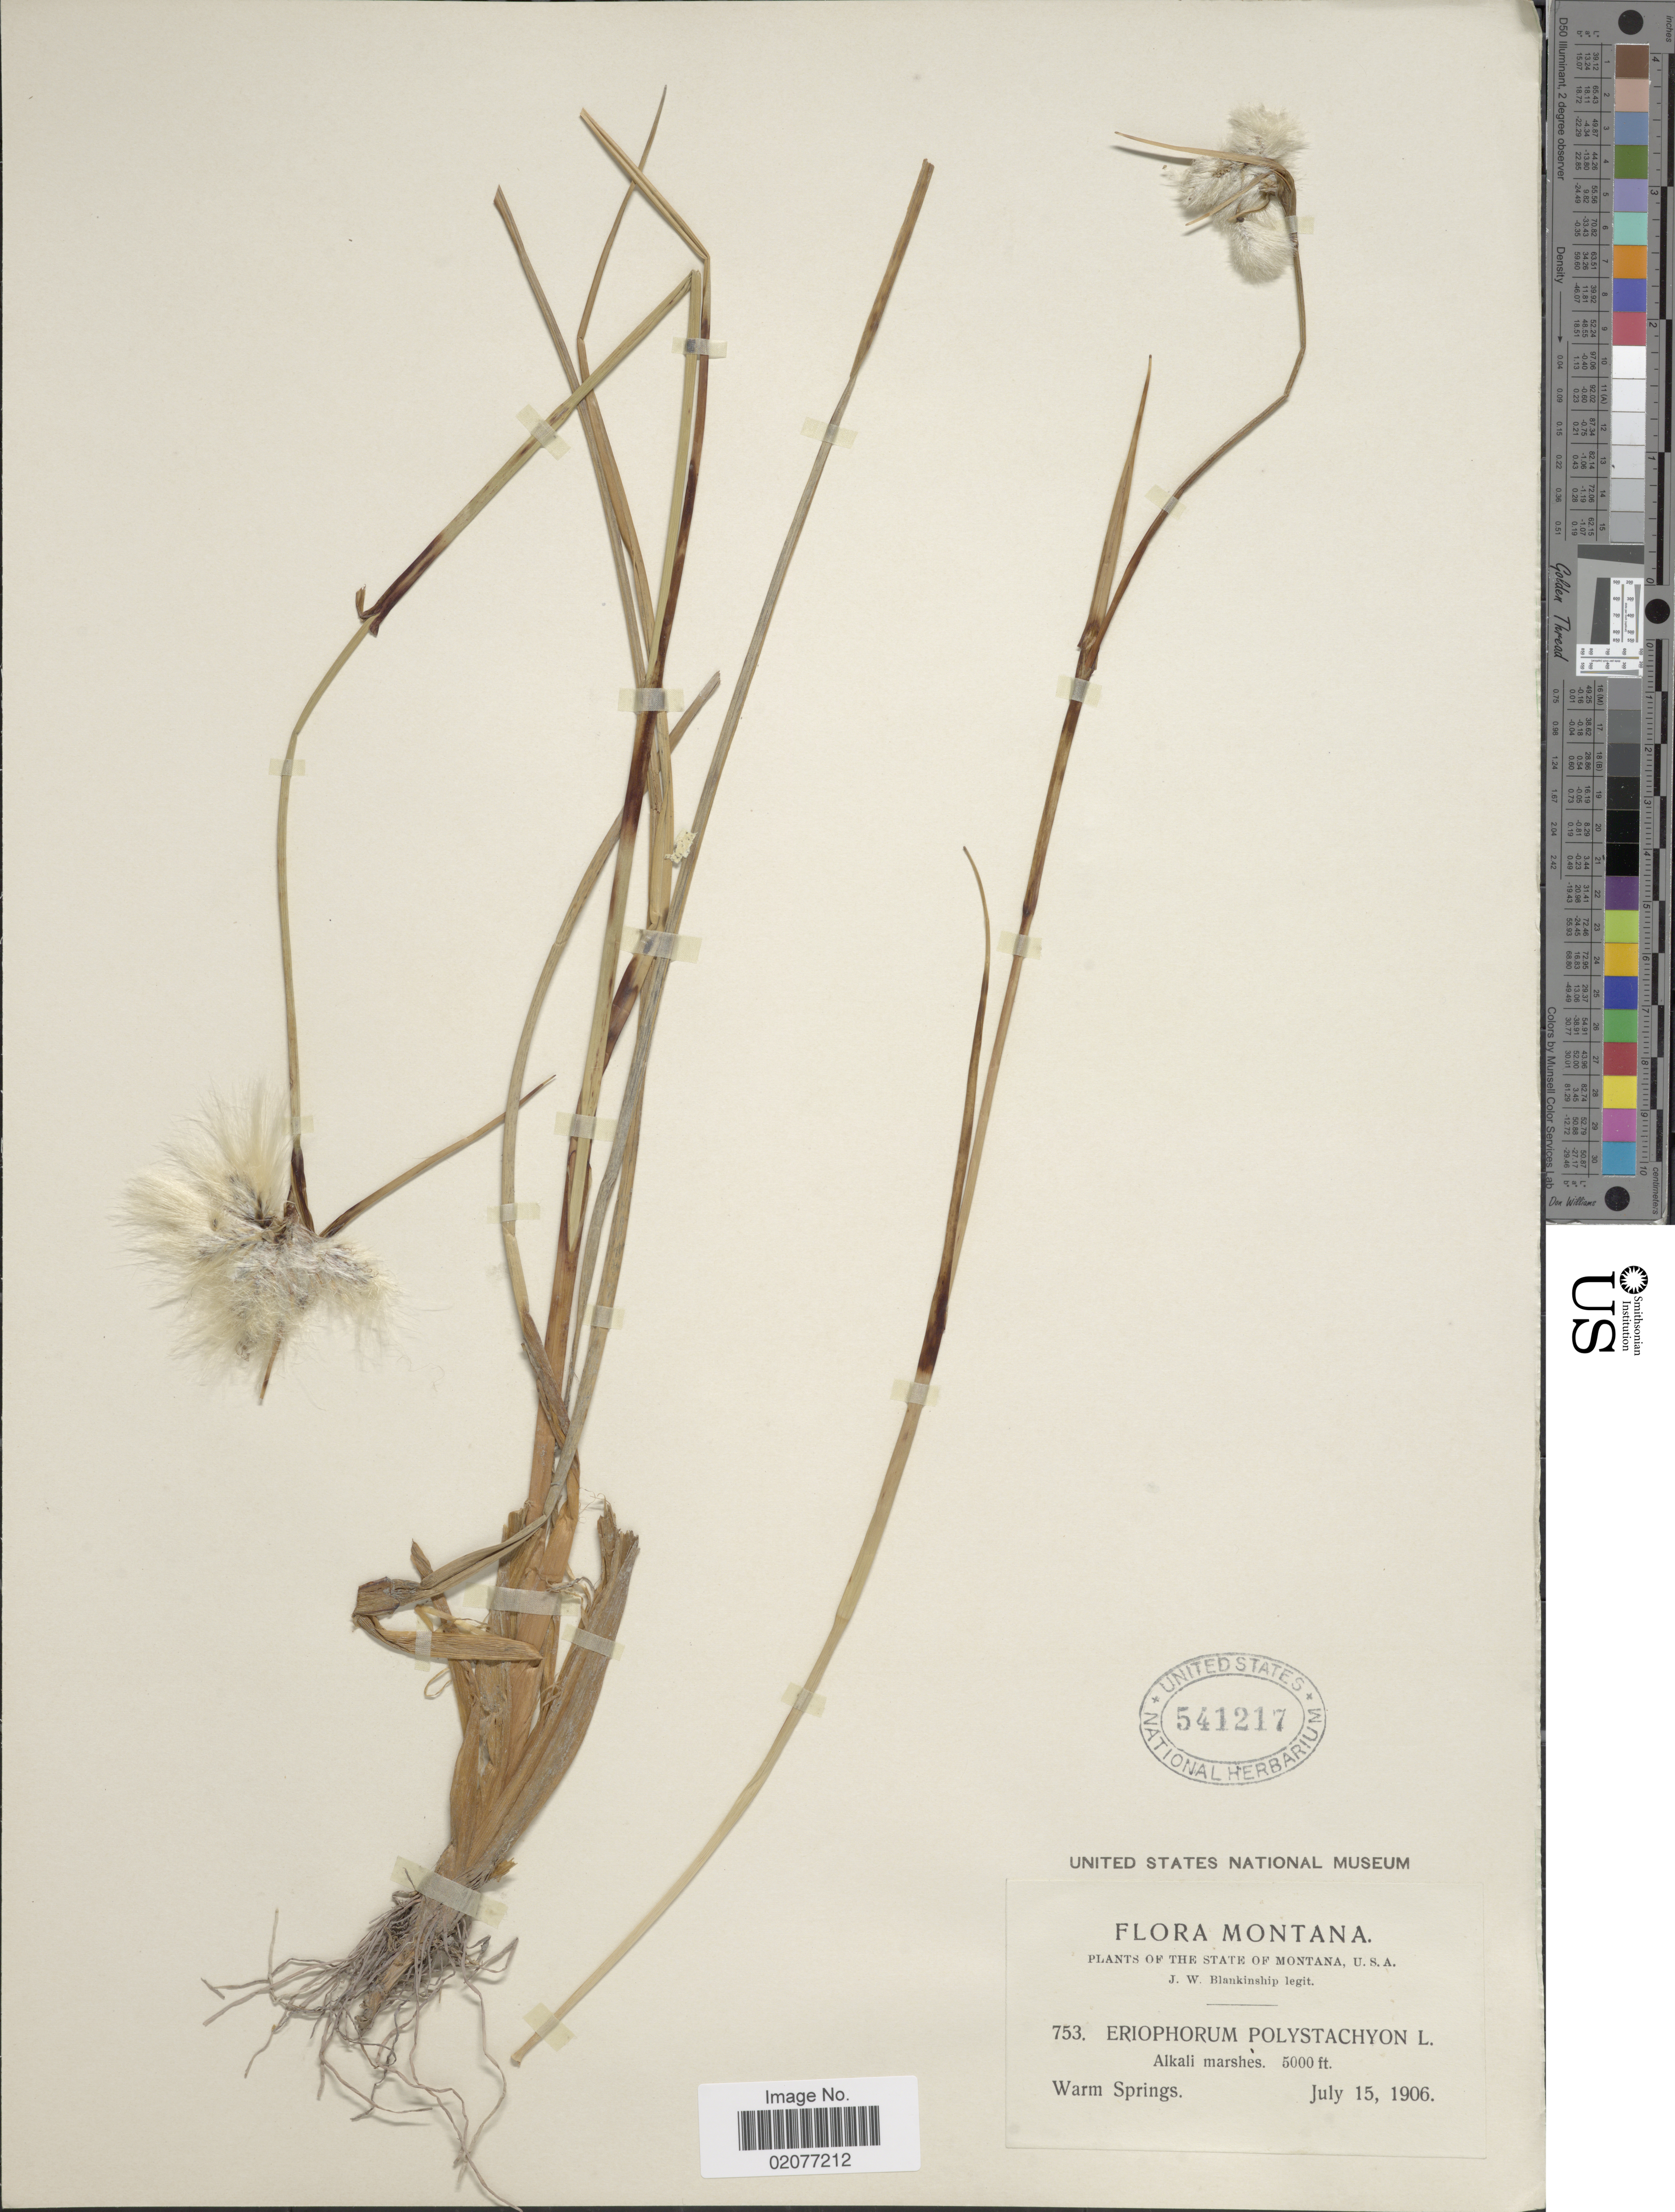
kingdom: Plantae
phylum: Tracheophyta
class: Liliopsida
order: Poales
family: Cyperaceae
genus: Eriophorum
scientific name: Eriophorum angustifolium subsp. angustifolium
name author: Honck.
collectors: J. W. Blankinship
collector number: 753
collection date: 1906-07-15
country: United States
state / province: Montana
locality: Montana. State of Montana. Warm Springs.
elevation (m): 1524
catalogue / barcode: US 541217